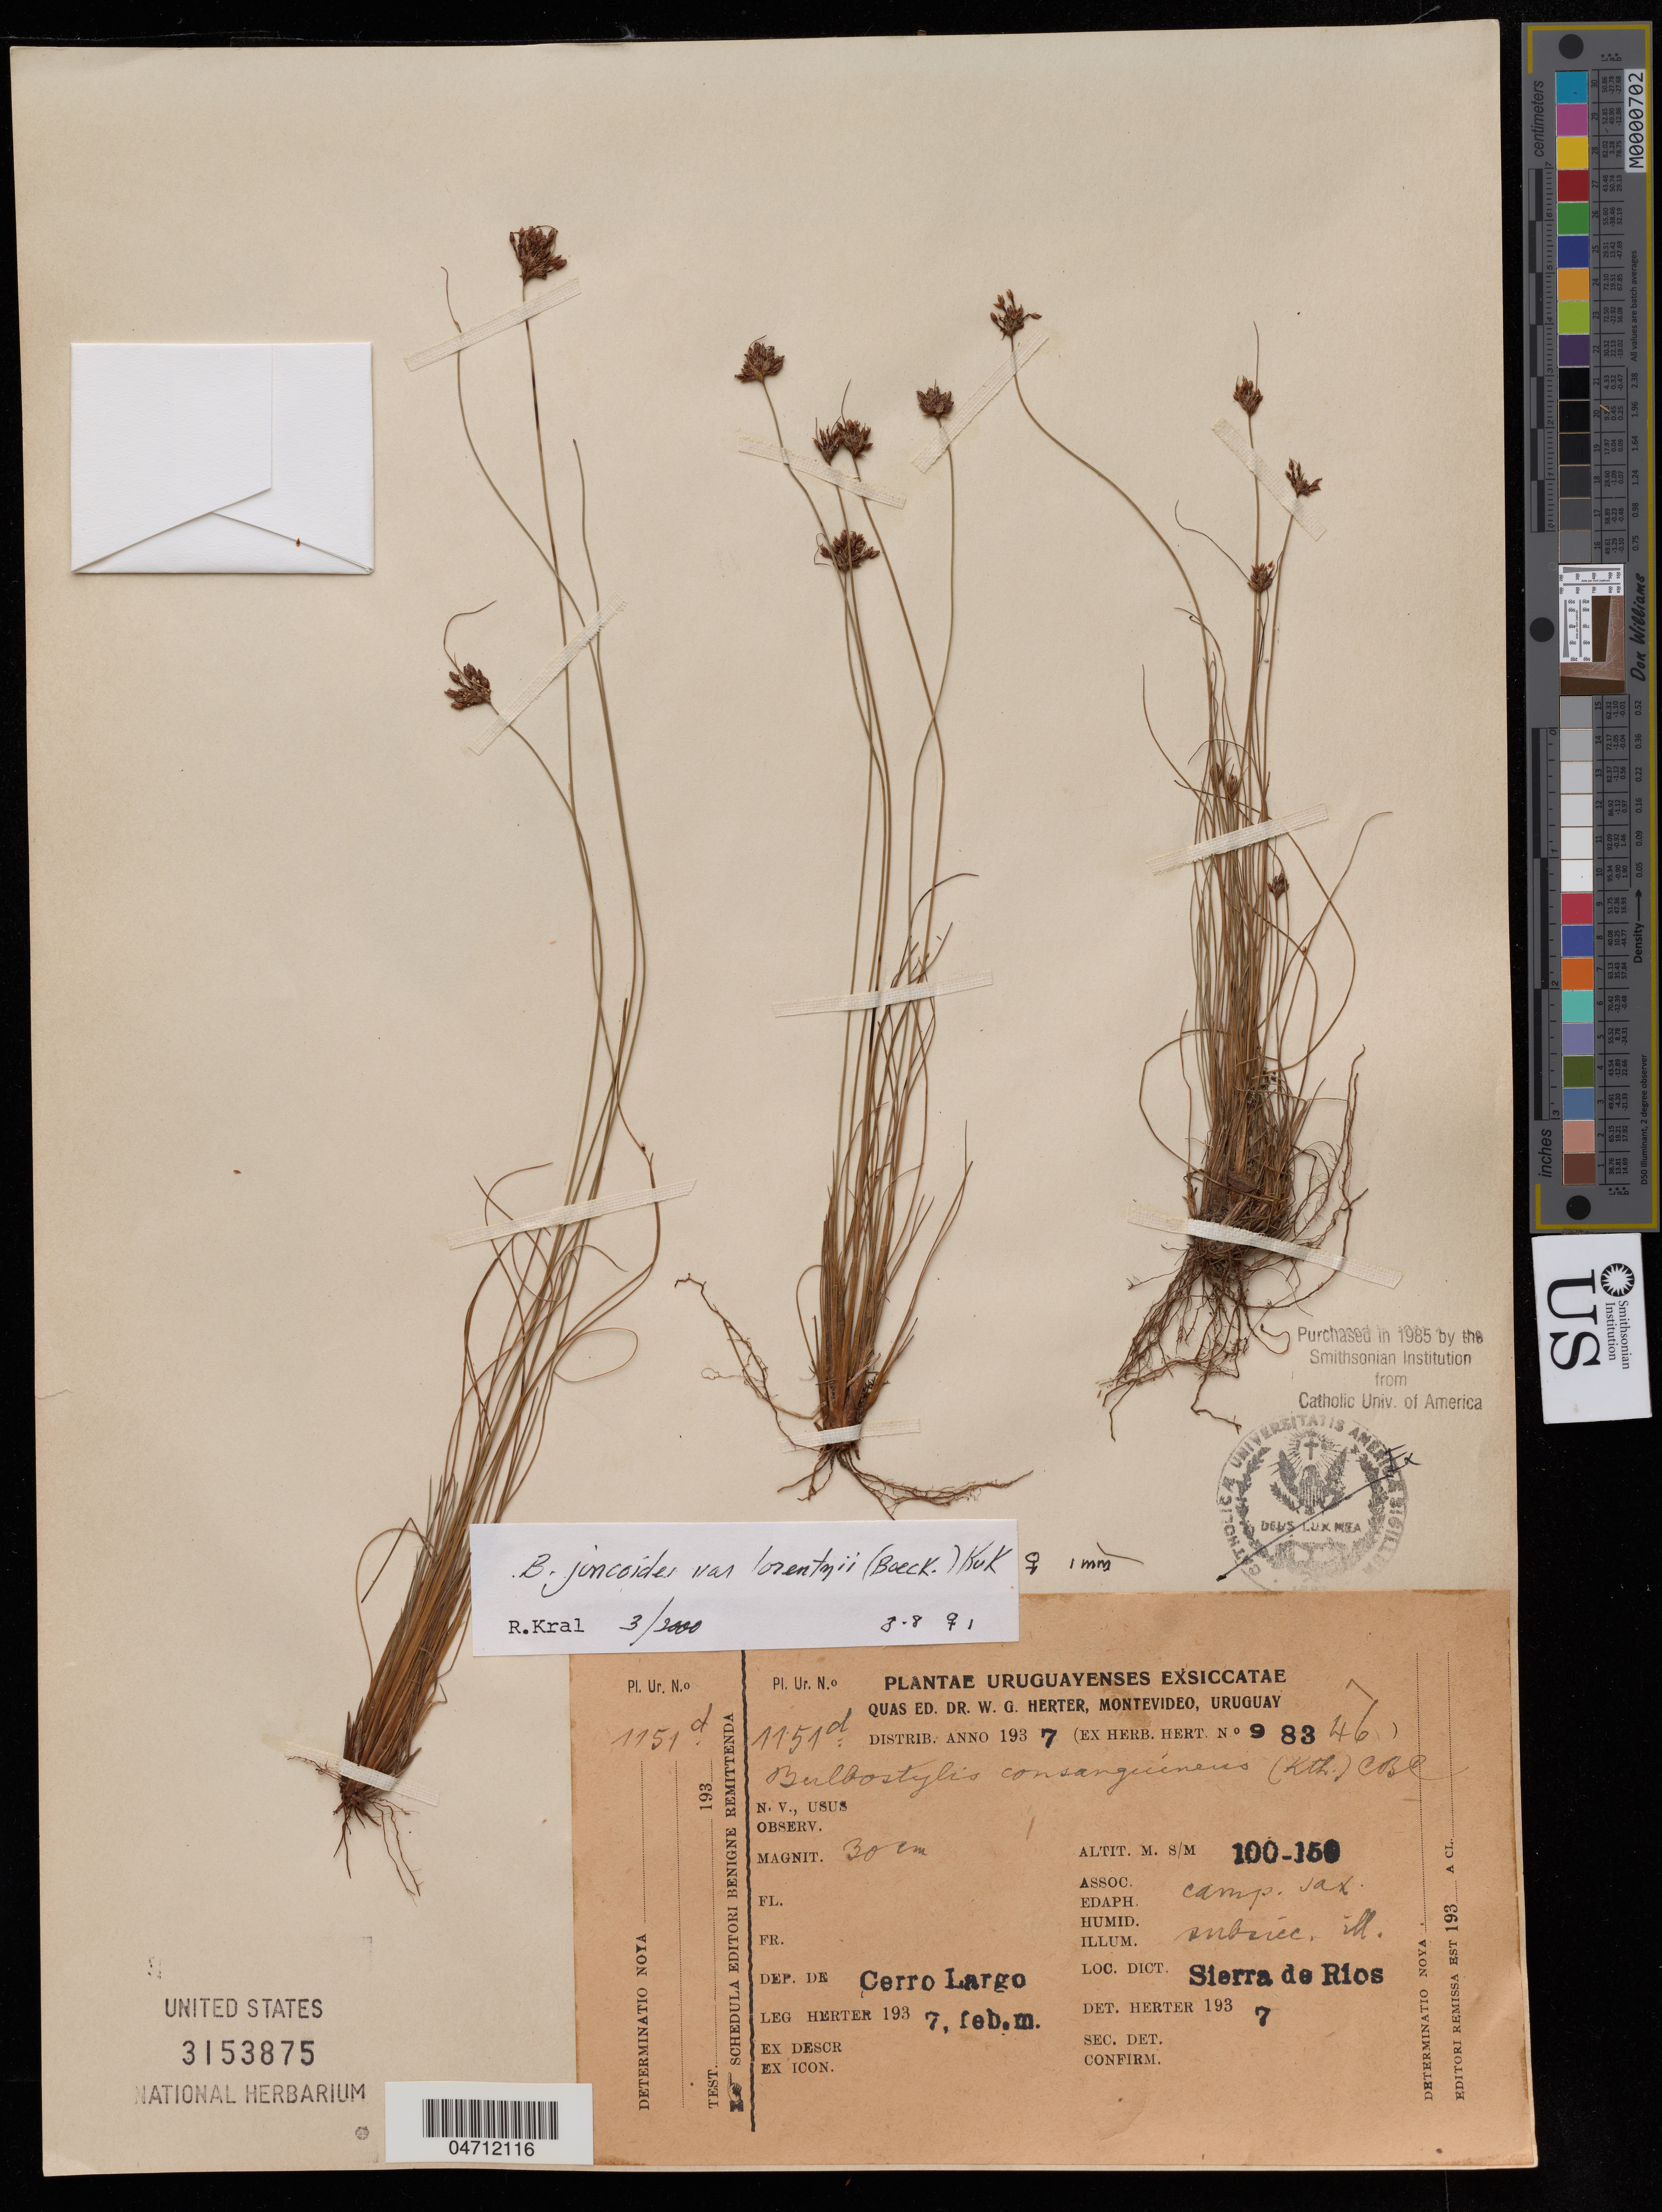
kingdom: Plantae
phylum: Tracheophyta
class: Liliopsida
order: Poales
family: Cyperaceae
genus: Bulbostylis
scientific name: Bulbostylis juncoides var. lorentzii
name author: (Boeckeler) Kük. ex Osten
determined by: Kral, R.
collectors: W. G. Herter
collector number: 1151 d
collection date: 1937-02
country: Uruguay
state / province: Cerro Largo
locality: Sierra de Rios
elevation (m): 100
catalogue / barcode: US 3153875